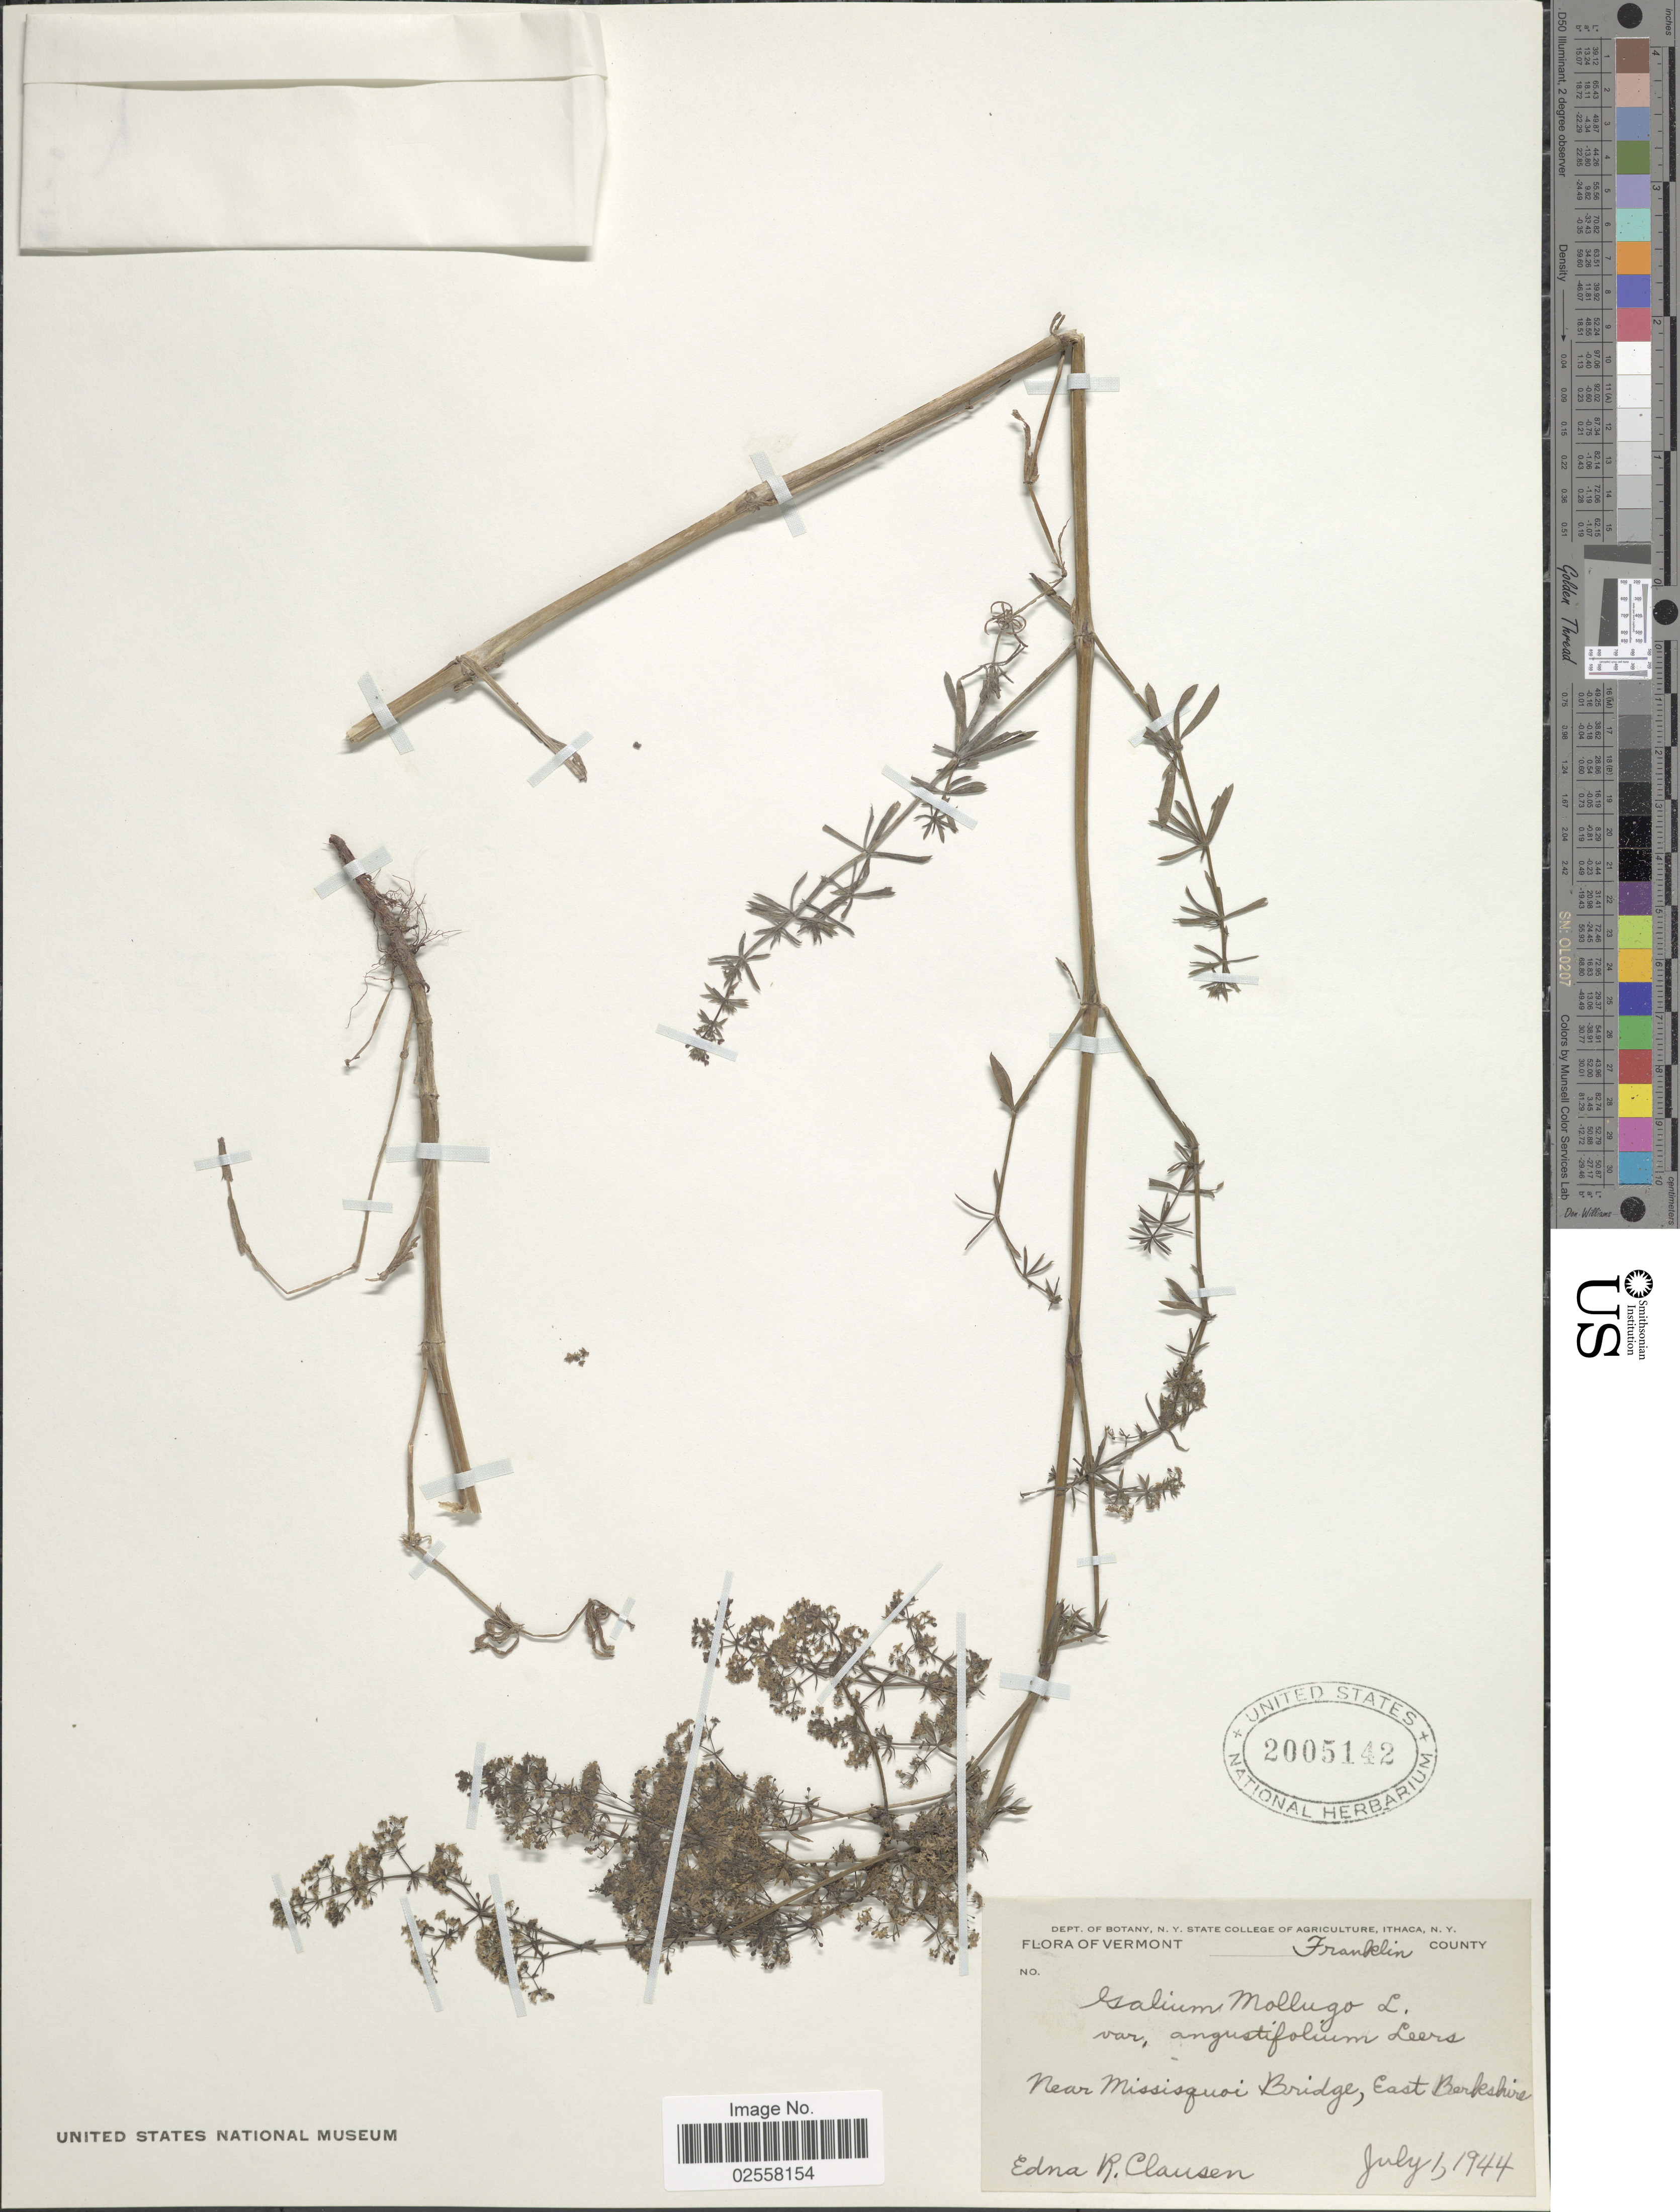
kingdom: Plantae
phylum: Tracheophyta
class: Magnoliopsida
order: Gentianales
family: Rubiaceae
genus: Galium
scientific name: Galium mollugo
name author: L.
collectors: E. Clausen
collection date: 1944-07-01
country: United States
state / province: Vermont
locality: Franklin County, Near Missiquoi Bridge, East Berkshire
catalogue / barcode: US 2005142